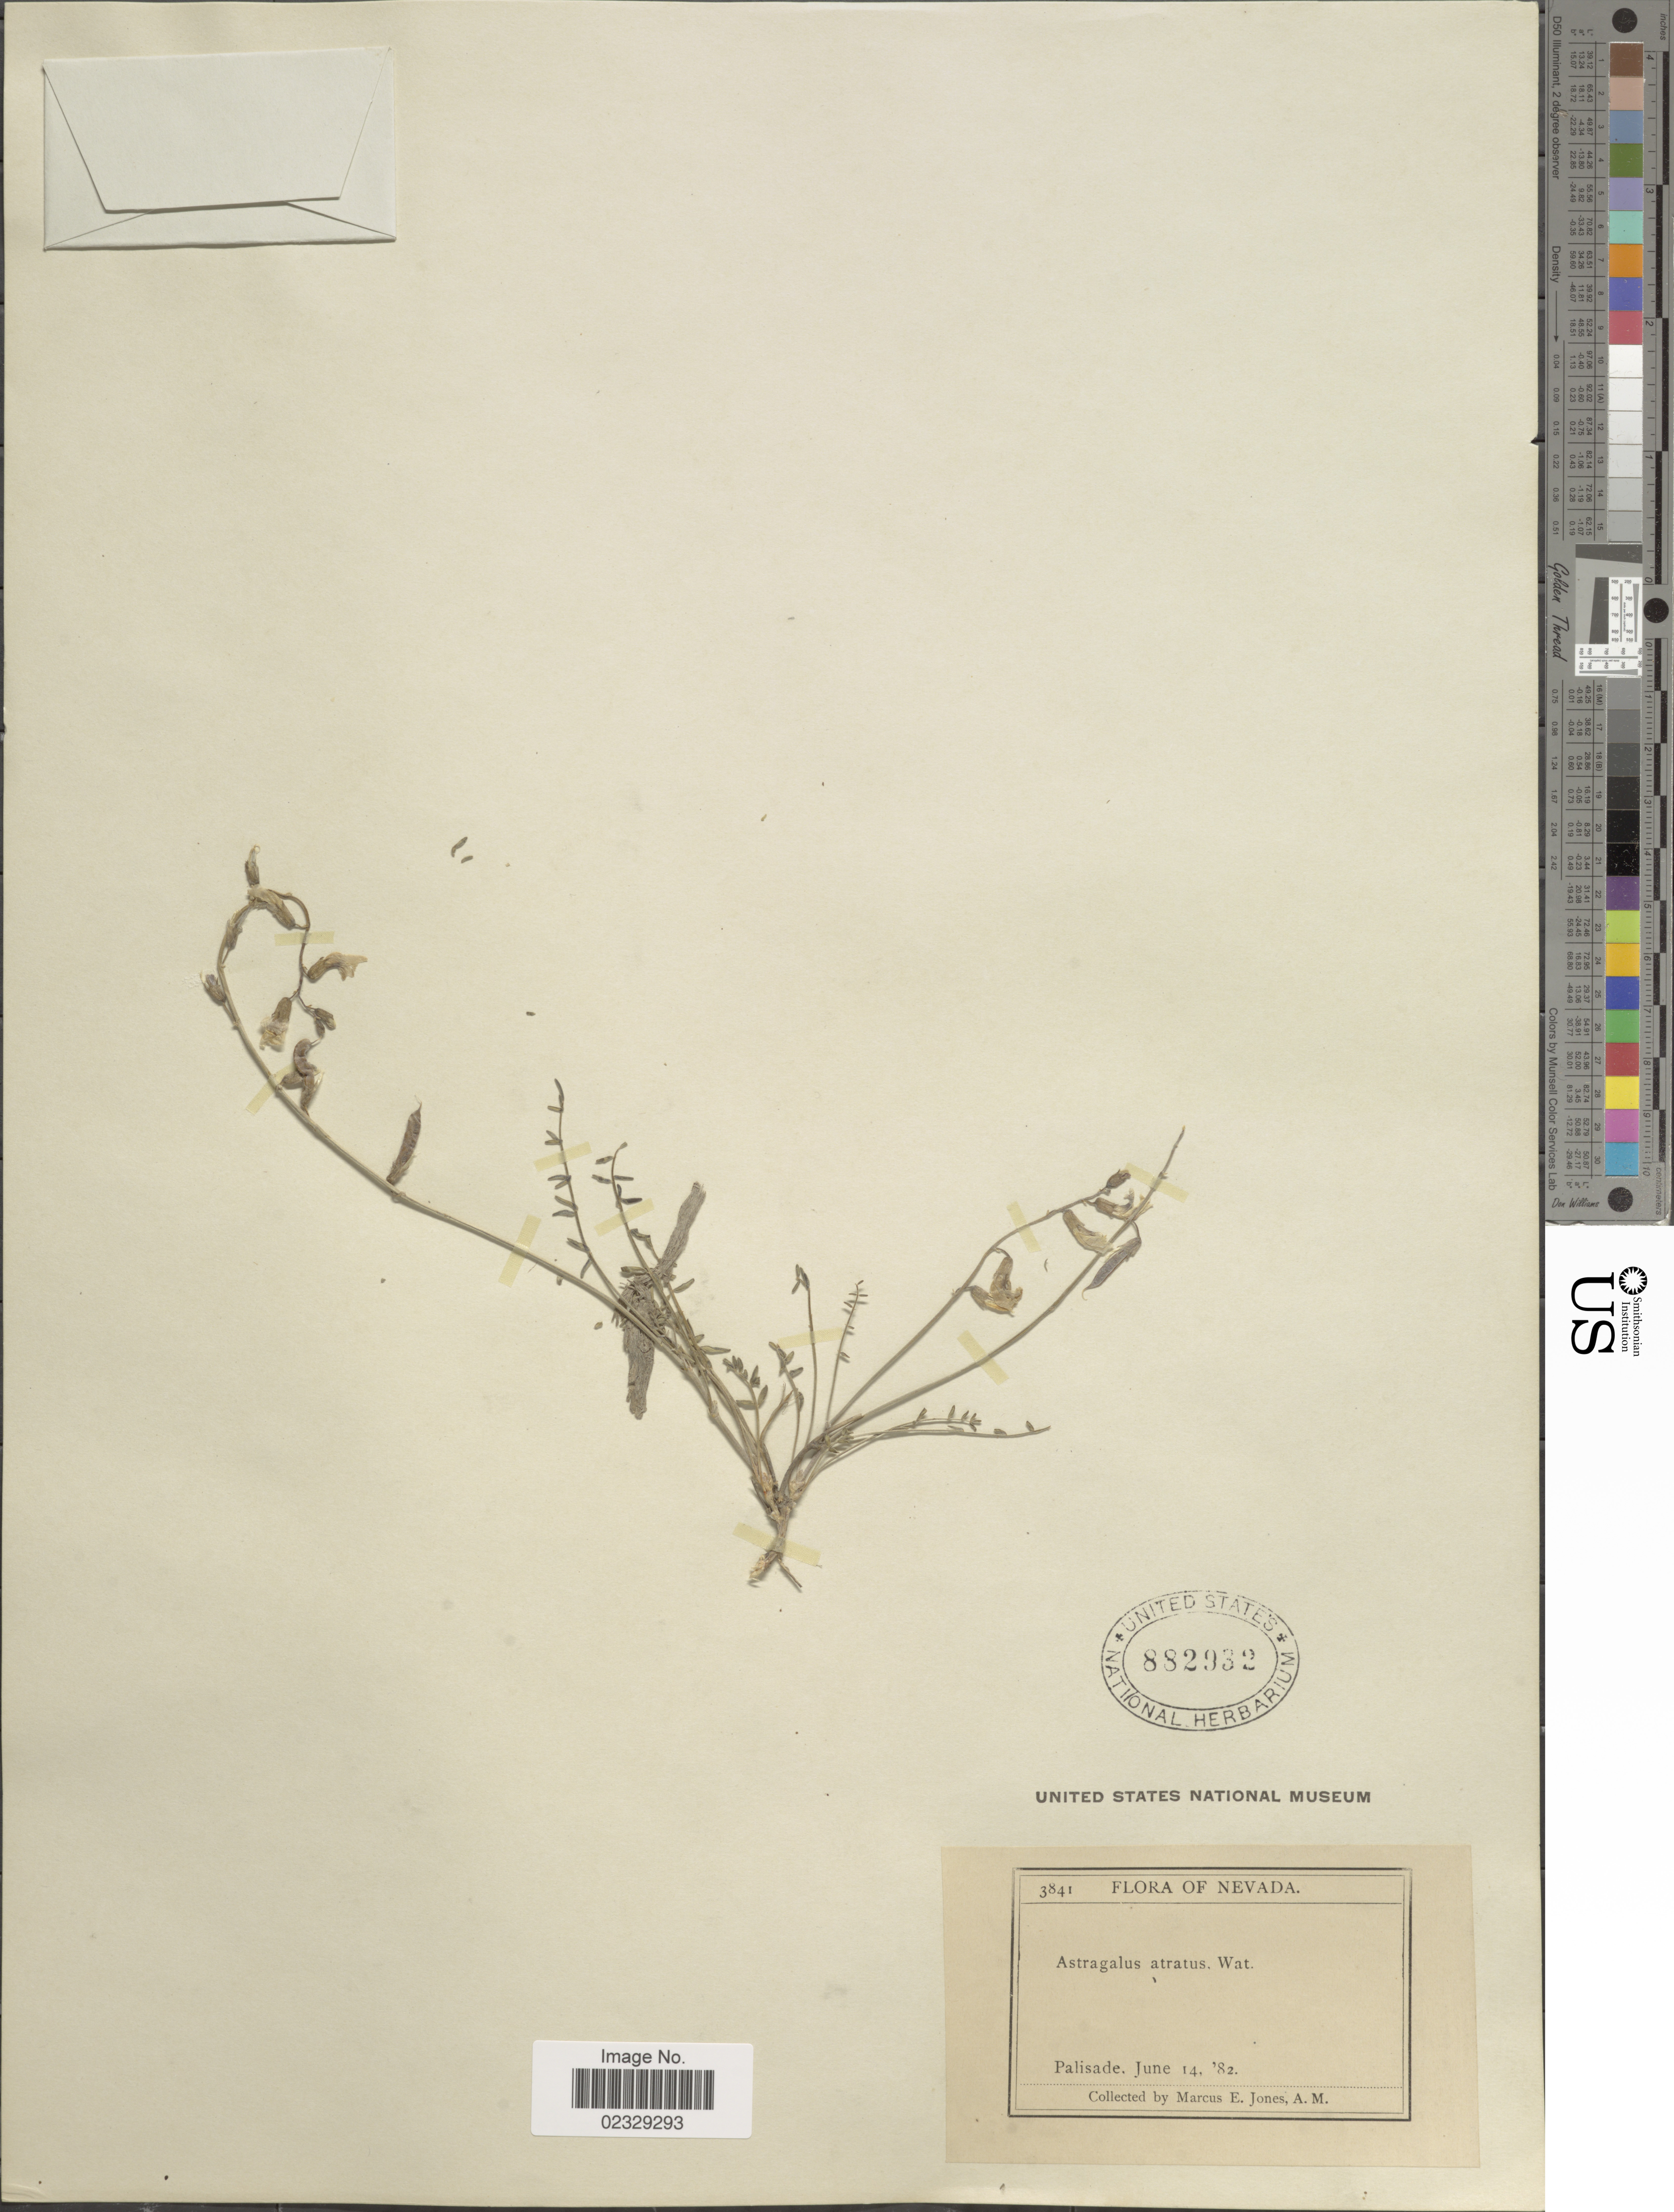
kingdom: Plantae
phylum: Tracheophyta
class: Magnoliopsida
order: Fabales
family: Fabaceae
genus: Astragalus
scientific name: Astragalus atratus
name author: S. Watson in C. King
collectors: M. E. Jones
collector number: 3841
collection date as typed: Transcribed d/m/y: 14/6/82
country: United States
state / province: Nevada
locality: Palisade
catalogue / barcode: US 882932